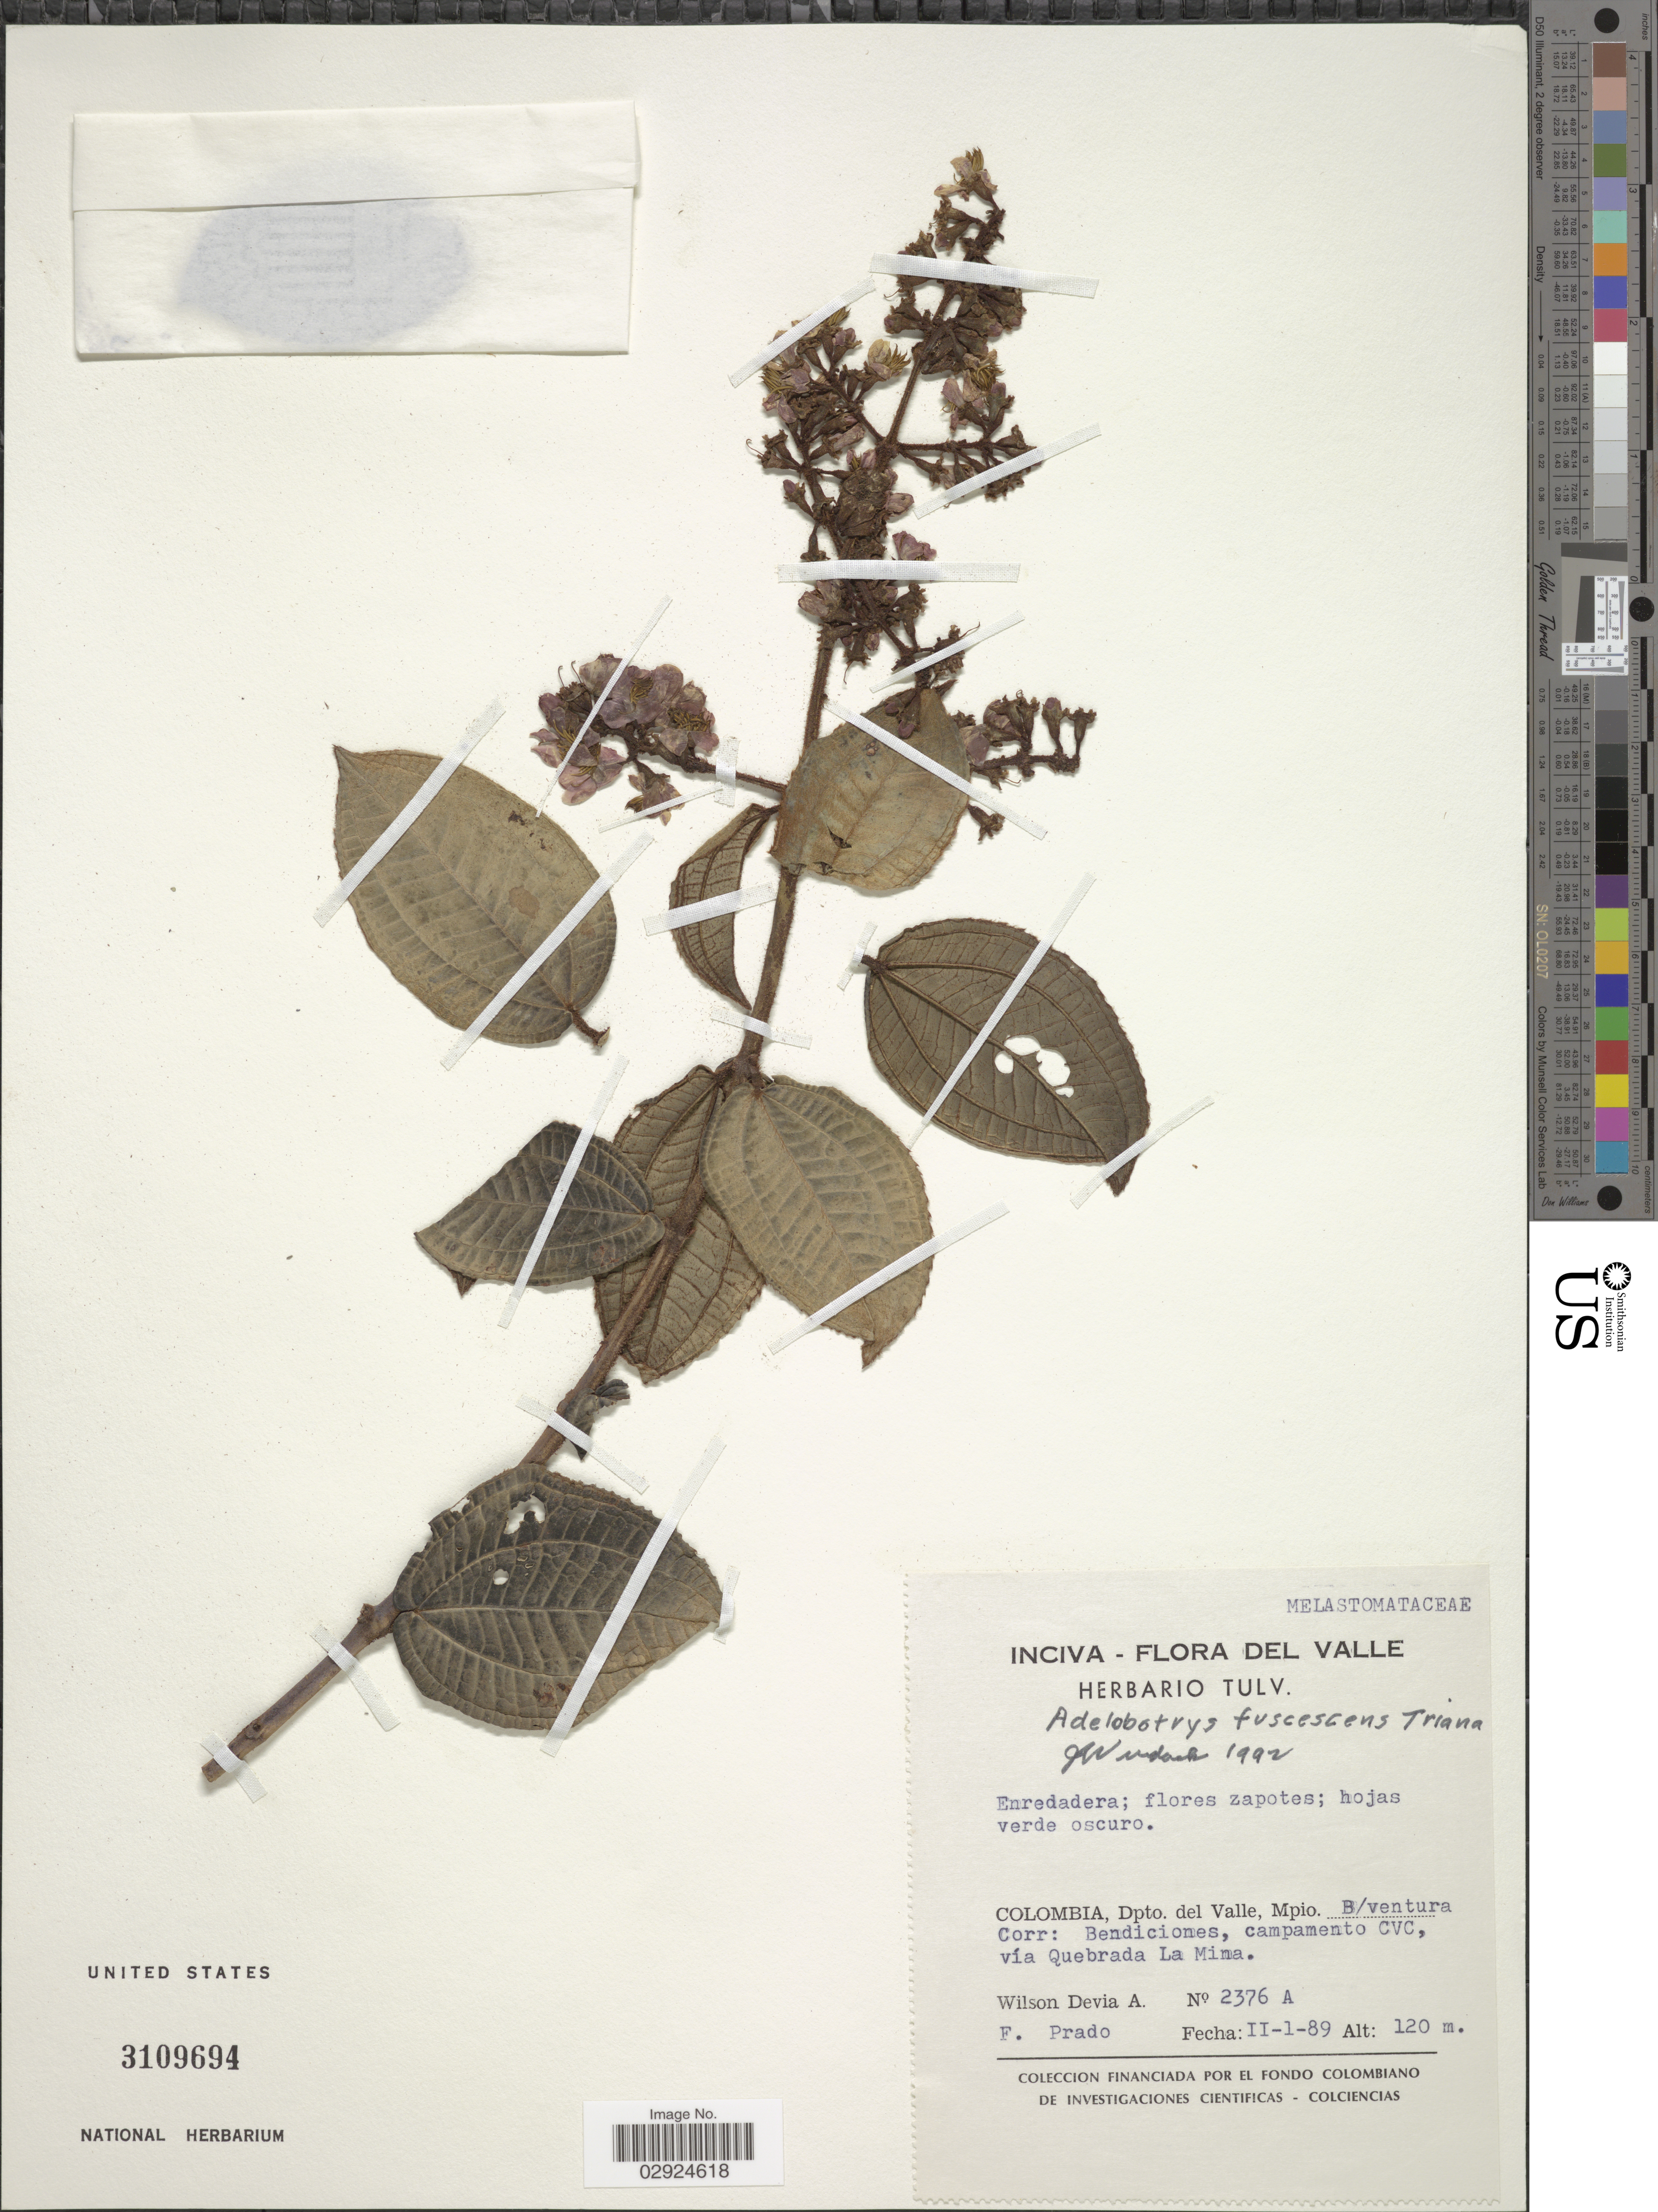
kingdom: Plantae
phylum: Tracheophyta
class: Magnoliopsida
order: Myrtales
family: Melastomataceae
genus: Adelobotrys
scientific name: Adelobotrys fuscescens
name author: Triana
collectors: W. Devia A. & F. Prado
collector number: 2376A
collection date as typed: Transcribed d/m/y: 1/2/89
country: Colombia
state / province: Valle del Cauca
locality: Dpto. del Valle, Mpio. B/ventura. Corr: Bendiciones, campamento CVC, vía Quebrada La Mina.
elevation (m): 120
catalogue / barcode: US 3109694